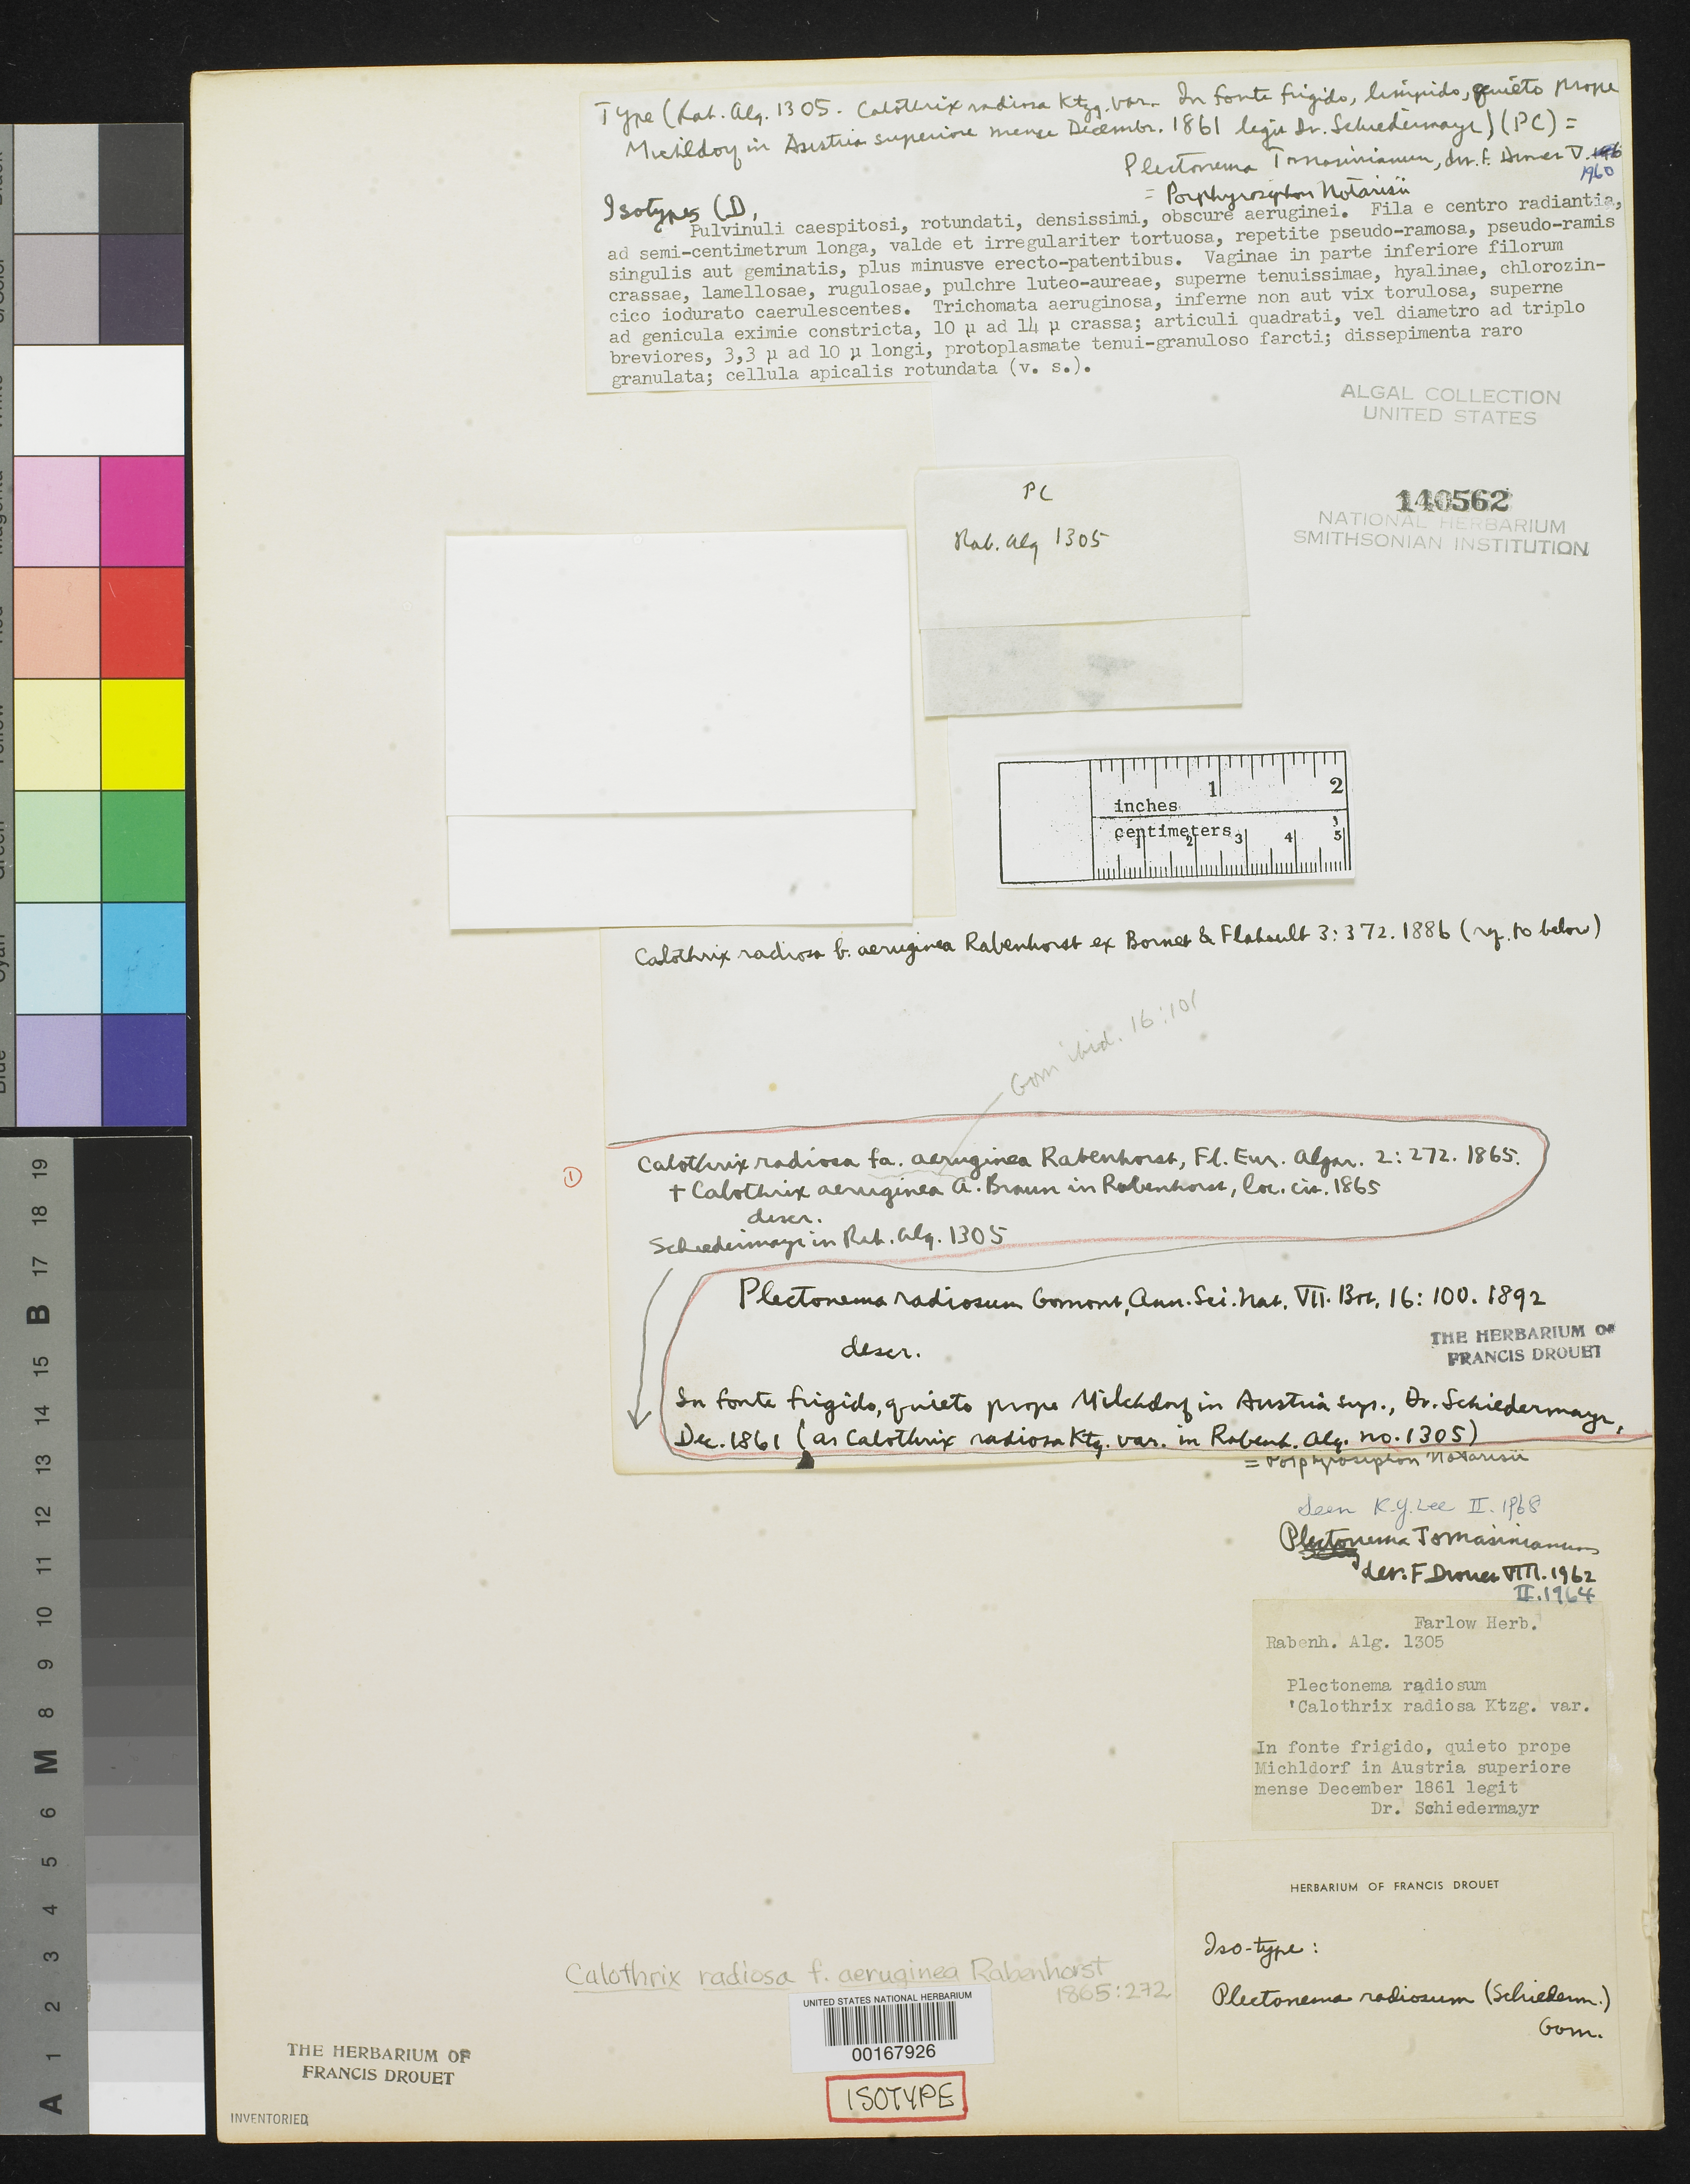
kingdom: Bacteria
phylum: Cyanobacteria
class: Cyanobacteriia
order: Cyanobacteriales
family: Rivulariaceae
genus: Calothrix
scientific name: Calothrix radiosa f. aeruginea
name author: Rabenh.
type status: Isotype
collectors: -. Schiedermayr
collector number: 1305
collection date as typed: Dec 1861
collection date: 1861-12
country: Austria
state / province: Oberosterreich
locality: Near Micheldorf.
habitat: In frozen fountain.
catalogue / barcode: US 140562